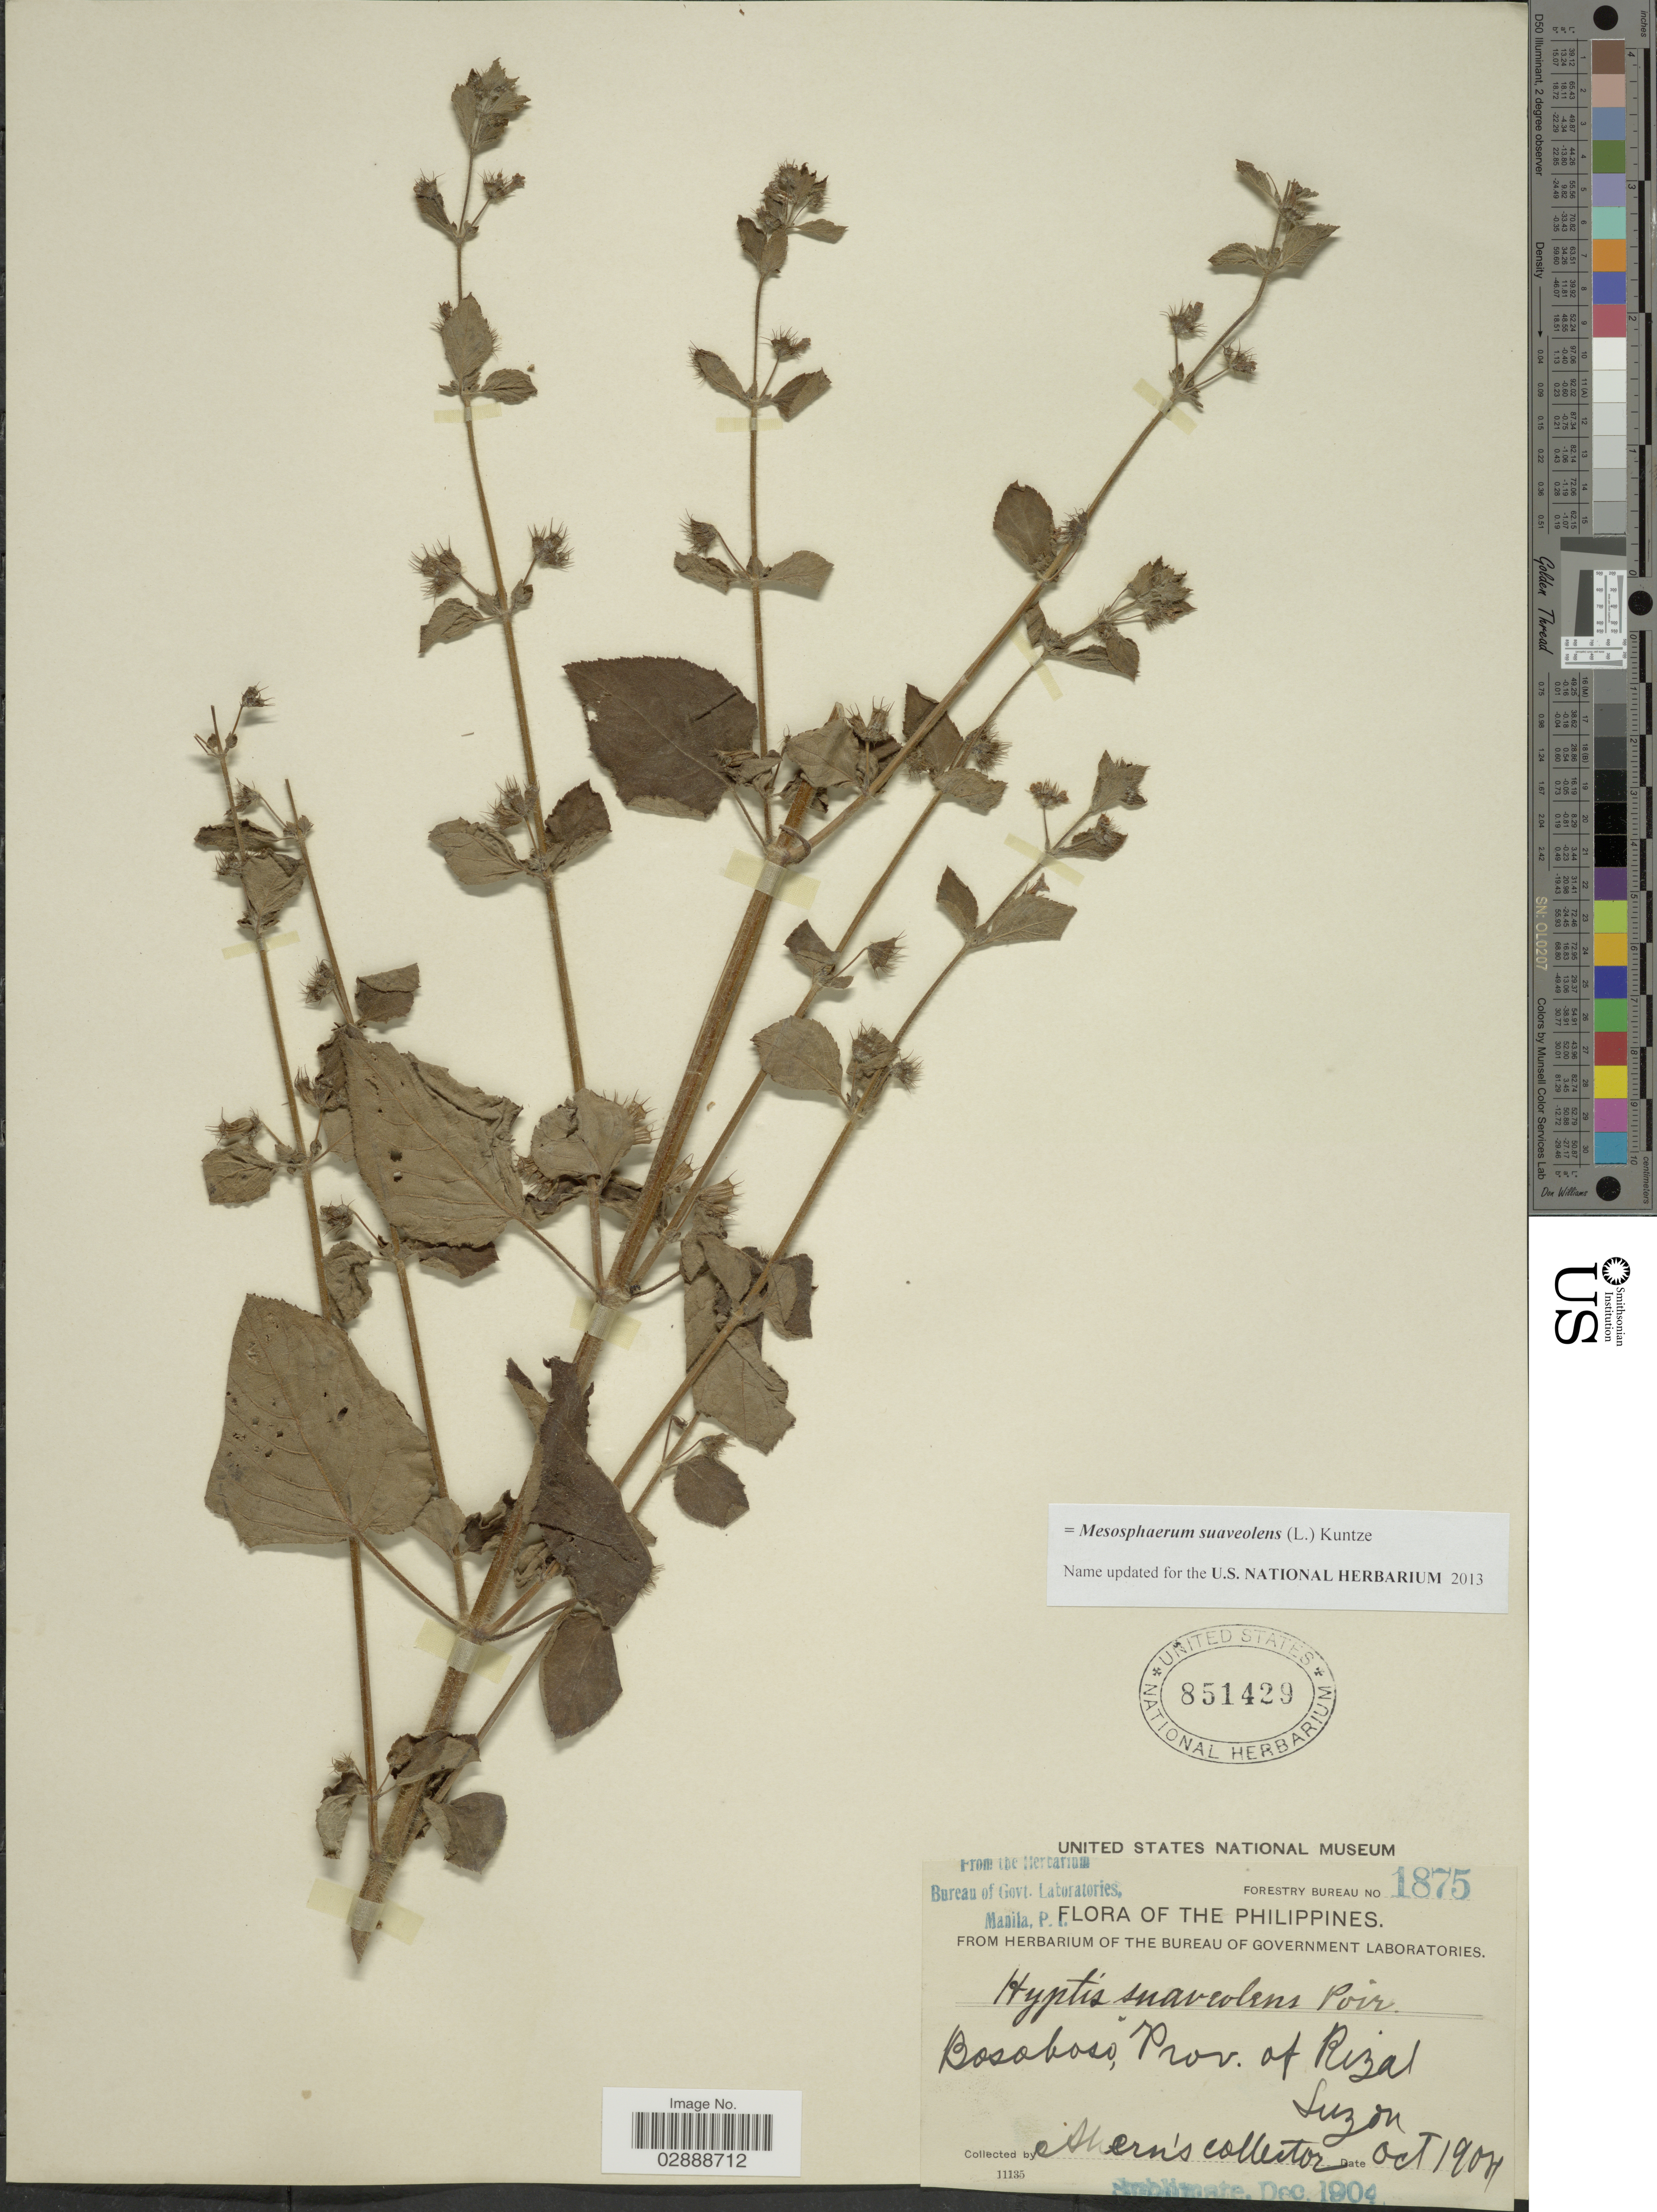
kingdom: Plantae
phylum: Tracheophyta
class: Magnoliopsida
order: Lamiales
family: Lamiaceae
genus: Mesosphaerum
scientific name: Mesosphaerum suaveolens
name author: (L.) Kuntze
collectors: Ahern's Collectors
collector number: Forestry Bureau 1875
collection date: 1904-10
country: Philippines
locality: Bosoboso, Prov. of Rizal, Luzon.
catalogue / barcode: US 851429